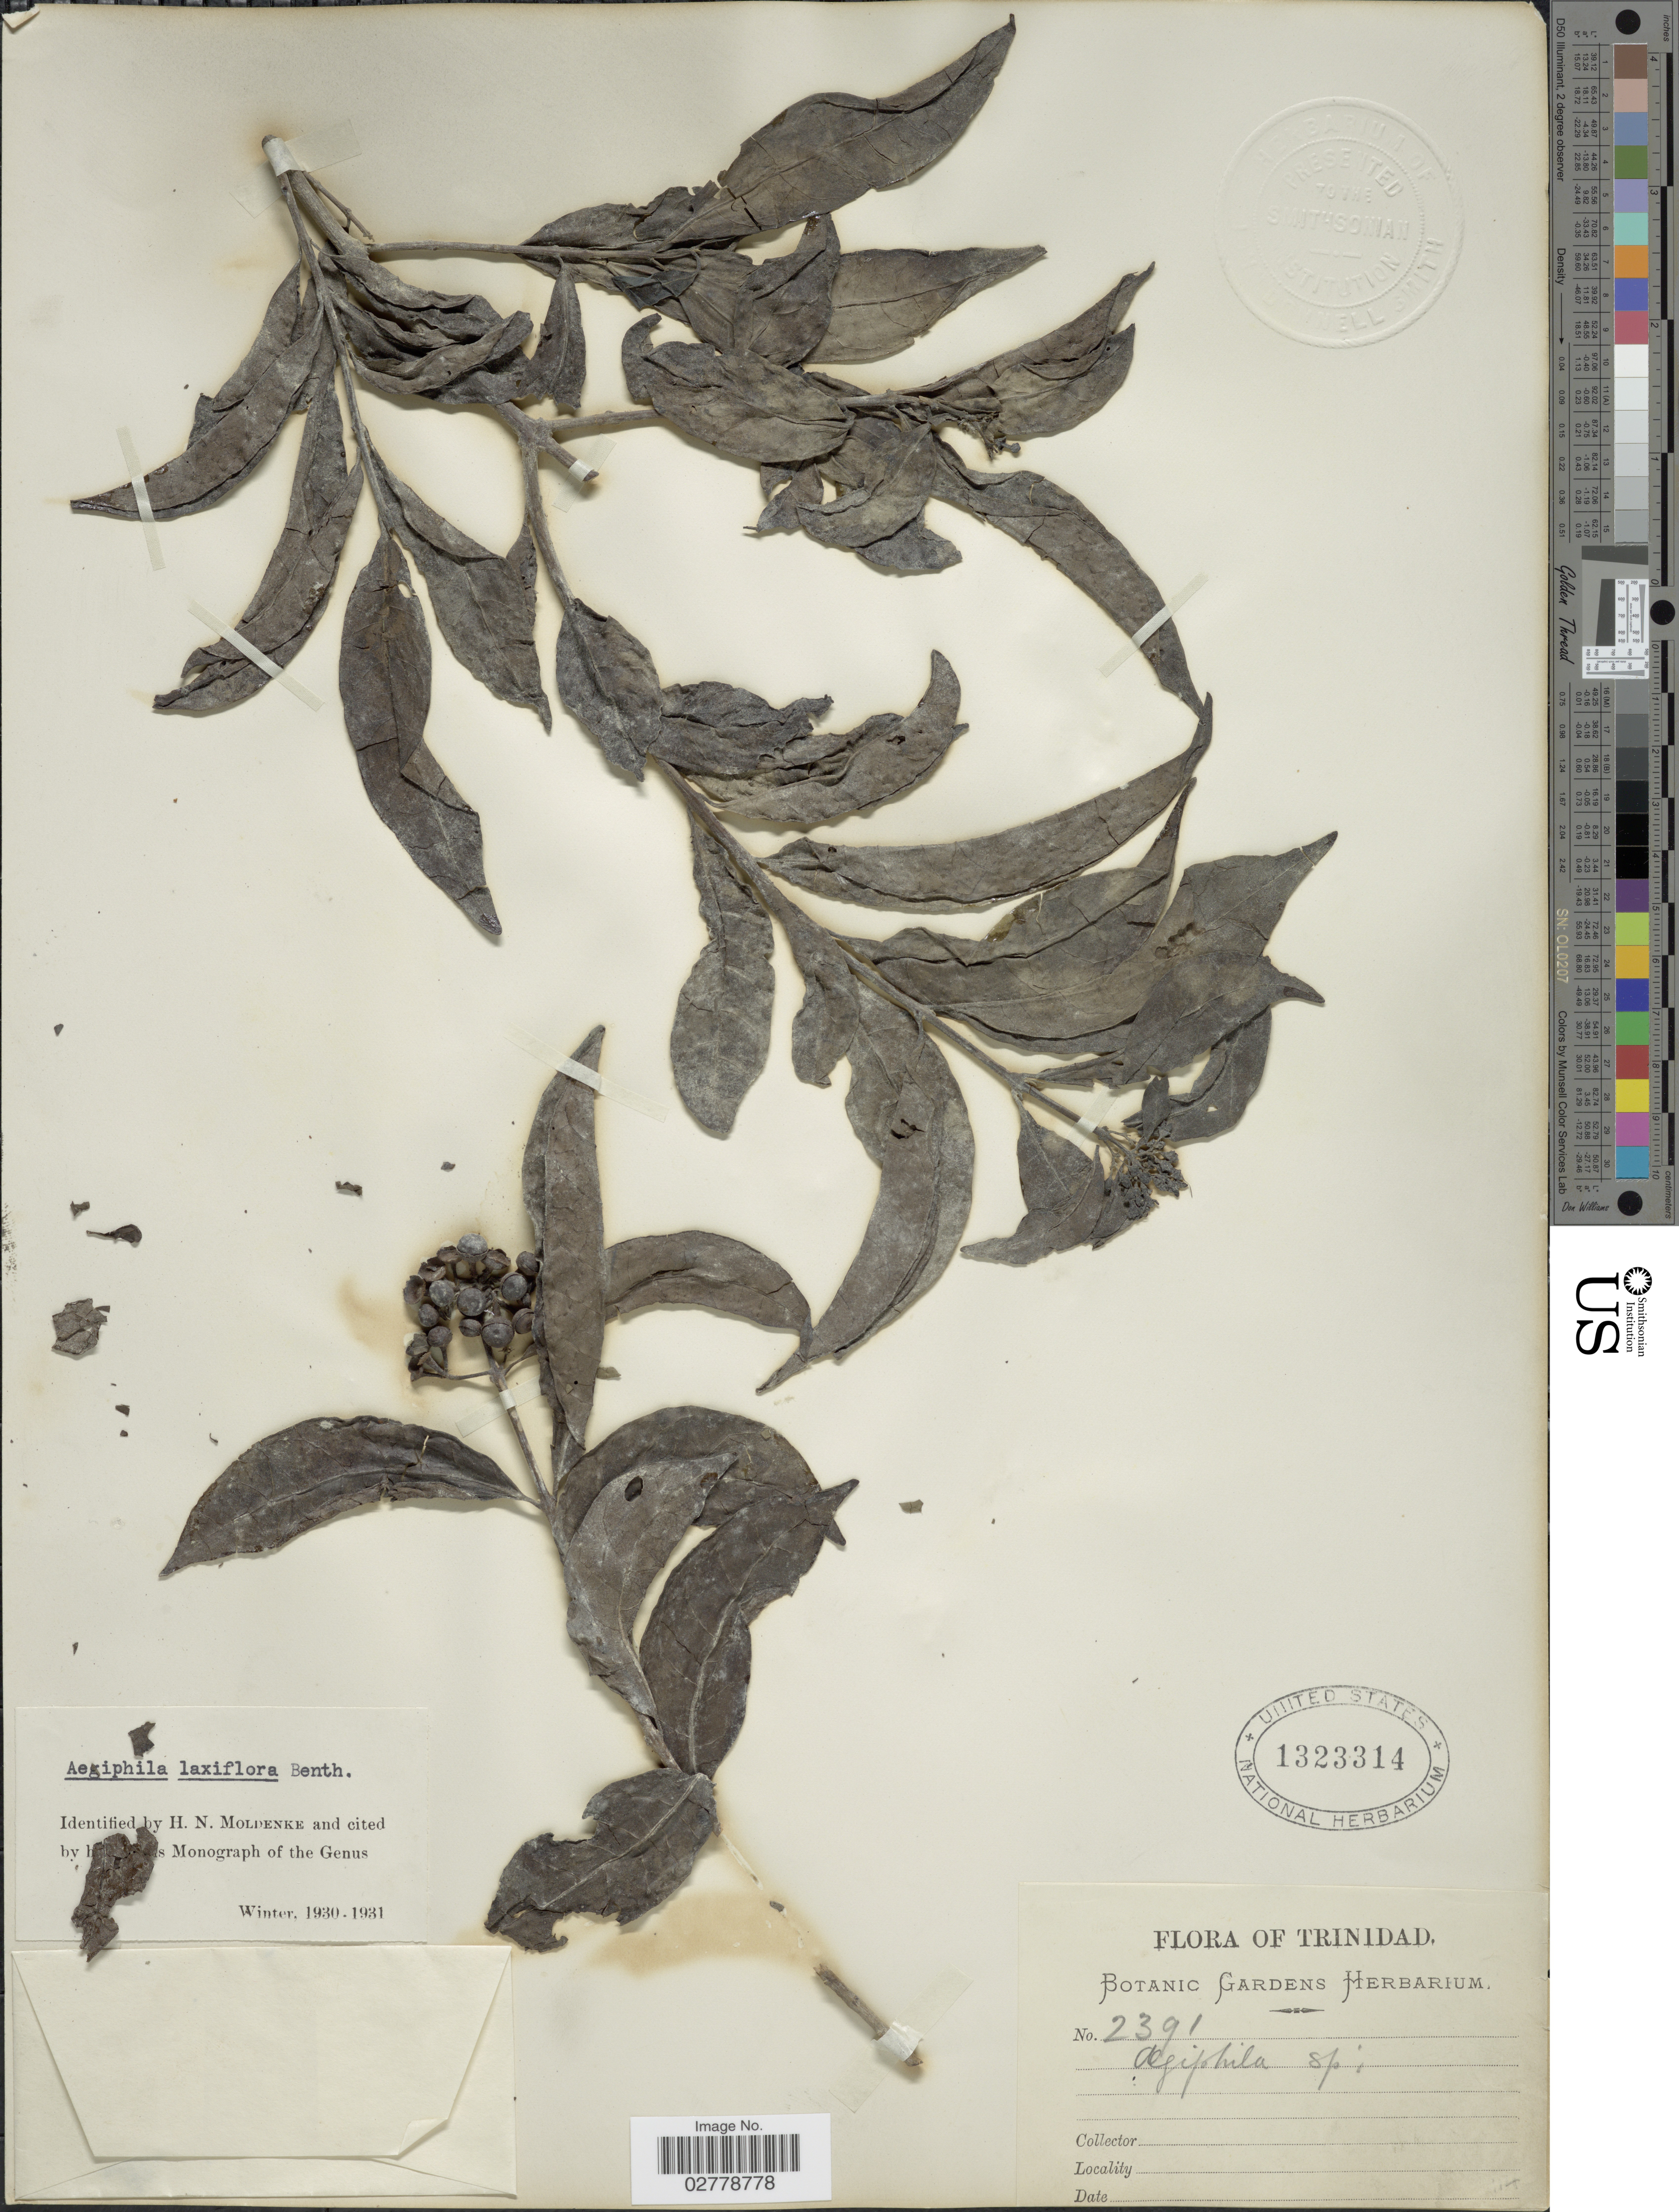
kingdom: Plantae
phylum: Tracheophyta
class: Magnoliopsida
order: Lamiales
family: Lamiaceae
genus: Aegiphila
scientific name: Aegiphila laxiflora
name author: Benth.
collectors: ex herb. Botanic Gardens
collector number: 2391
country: Trinidad and Tobago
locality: Trinidad.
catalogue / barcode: US 1323314